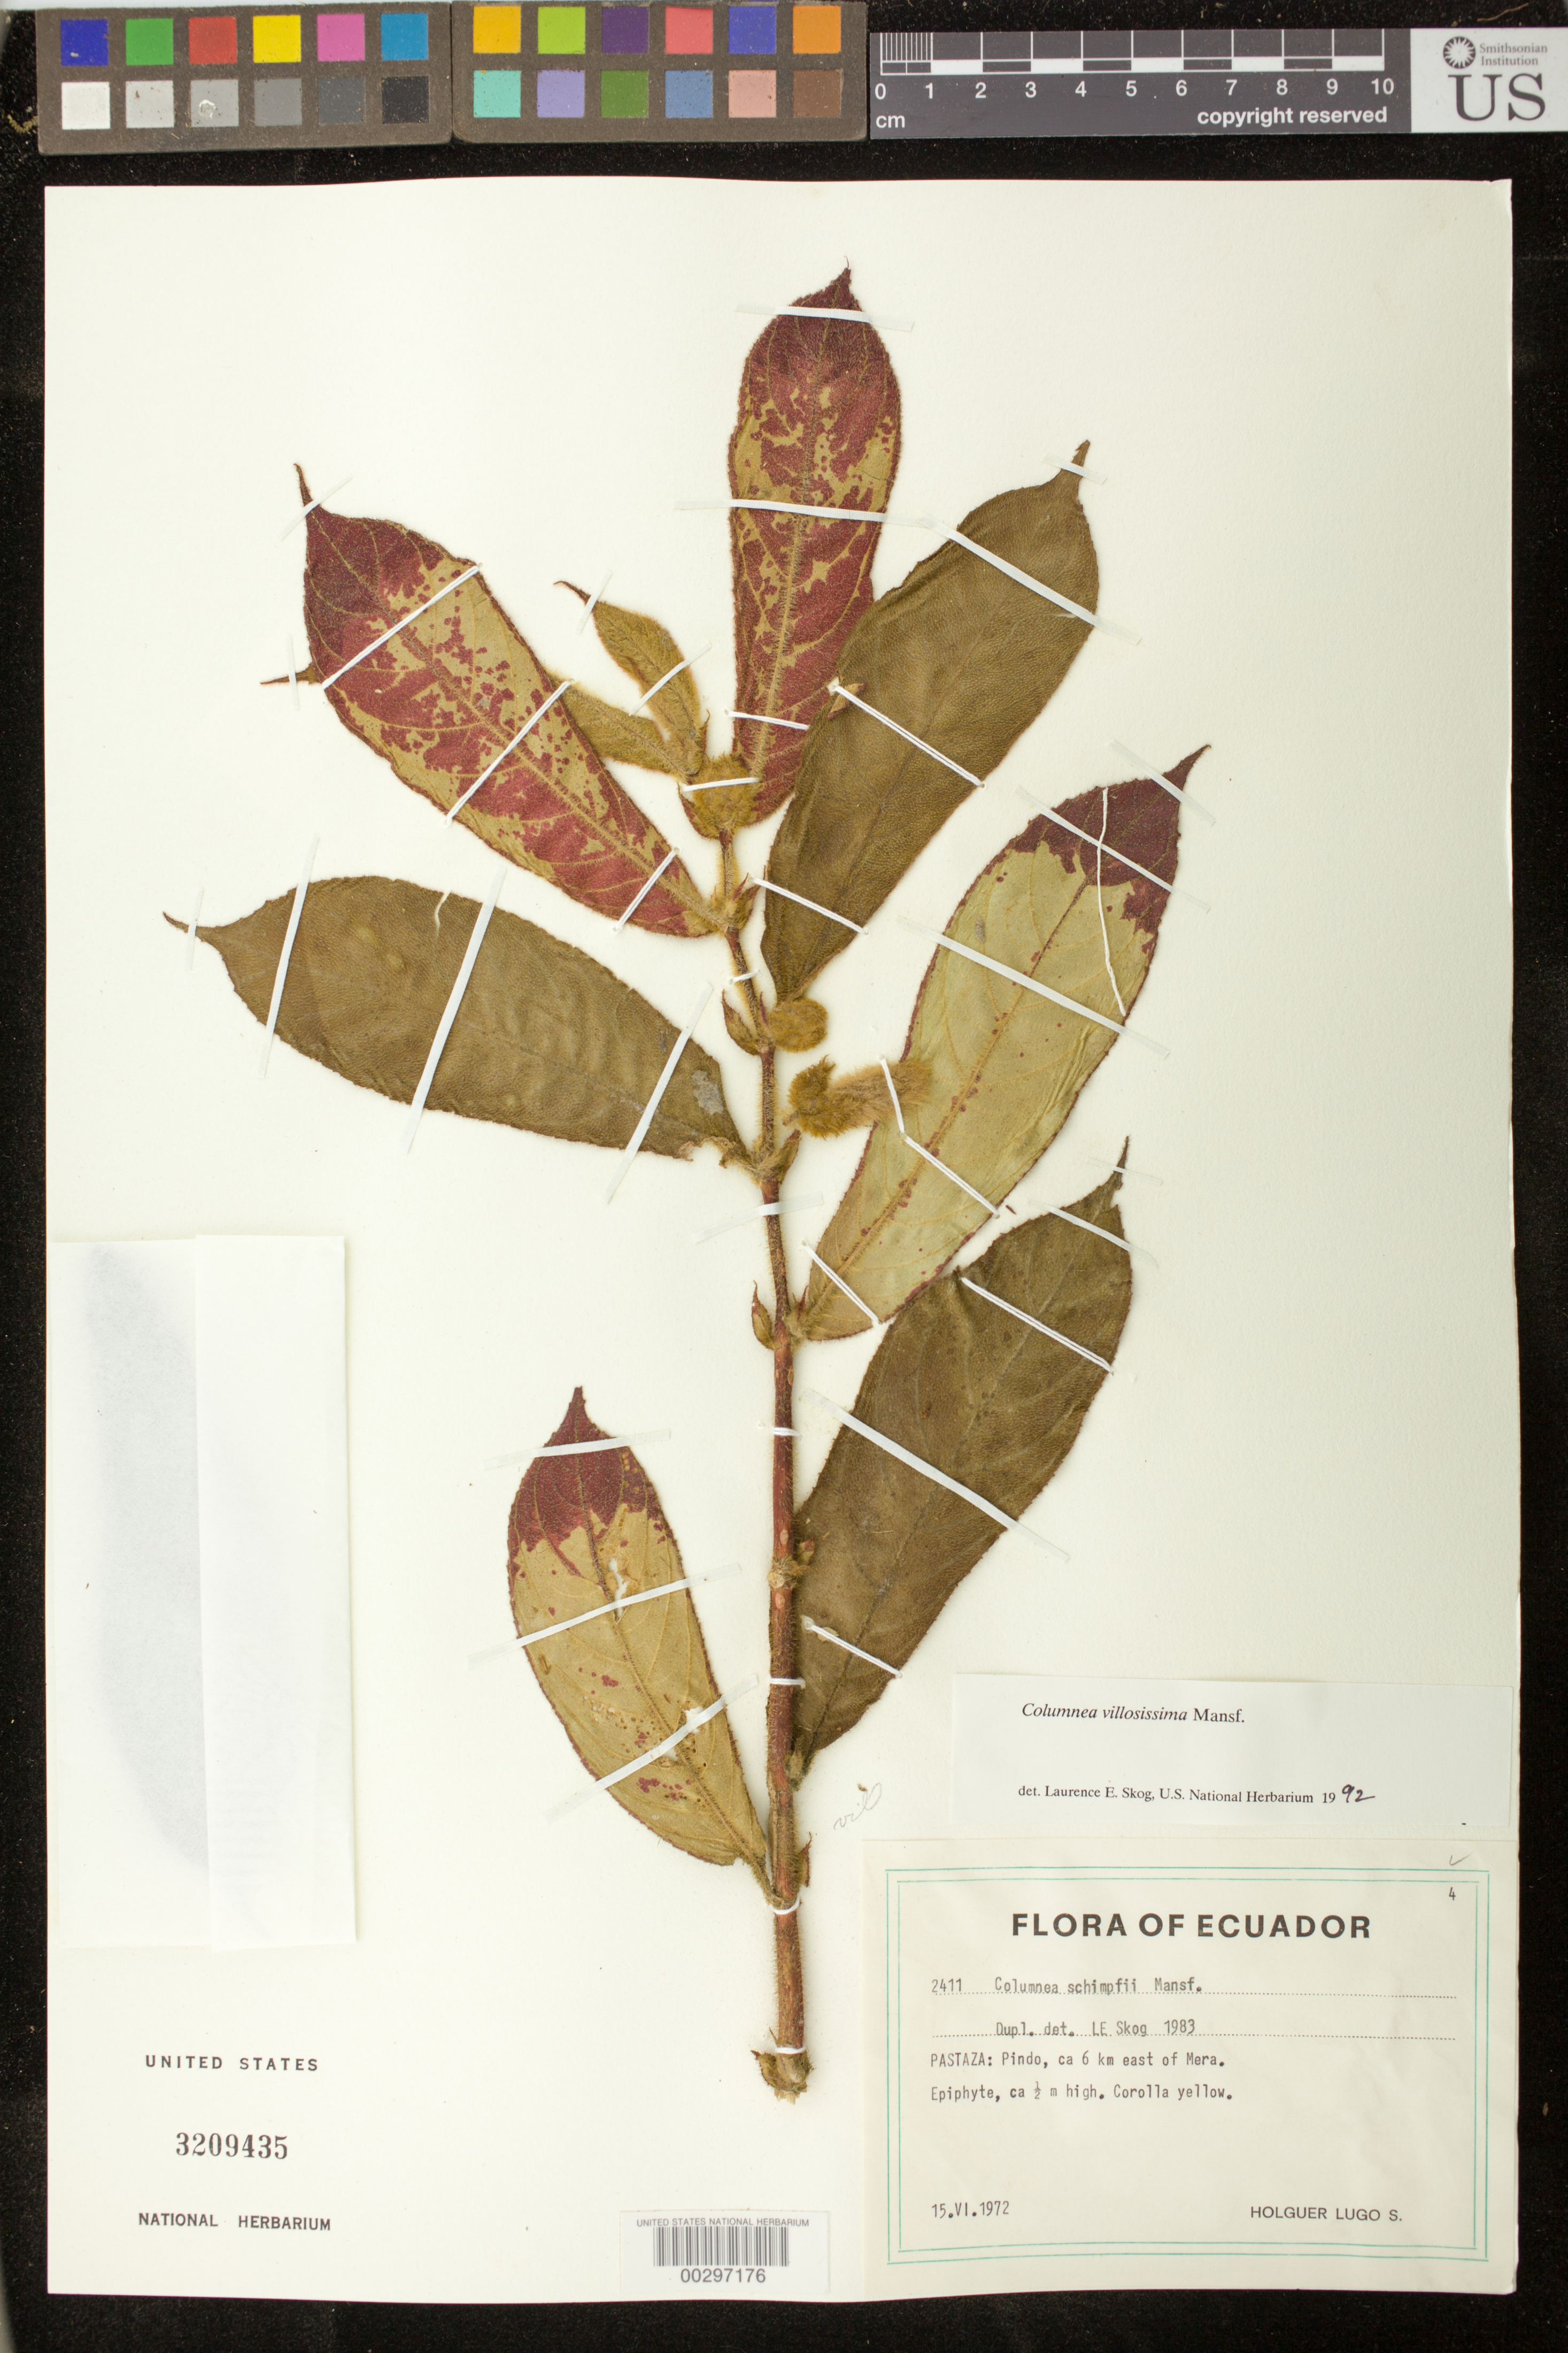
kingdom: Plantae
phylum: Tracheophyta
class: Magnoliopsida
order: Lamiales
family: Gesneriaceae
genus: Columnea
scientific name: Columnea villosissima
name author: Mansf.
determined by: Skog, Laurence E.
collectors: H. Lugo S.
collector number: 2411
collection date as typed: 15 Jun 1972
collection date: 1972-06-15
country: Ecuador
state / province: Pastaza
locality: Pindo ca 6 km east of of Mera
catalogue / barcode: US 3209435